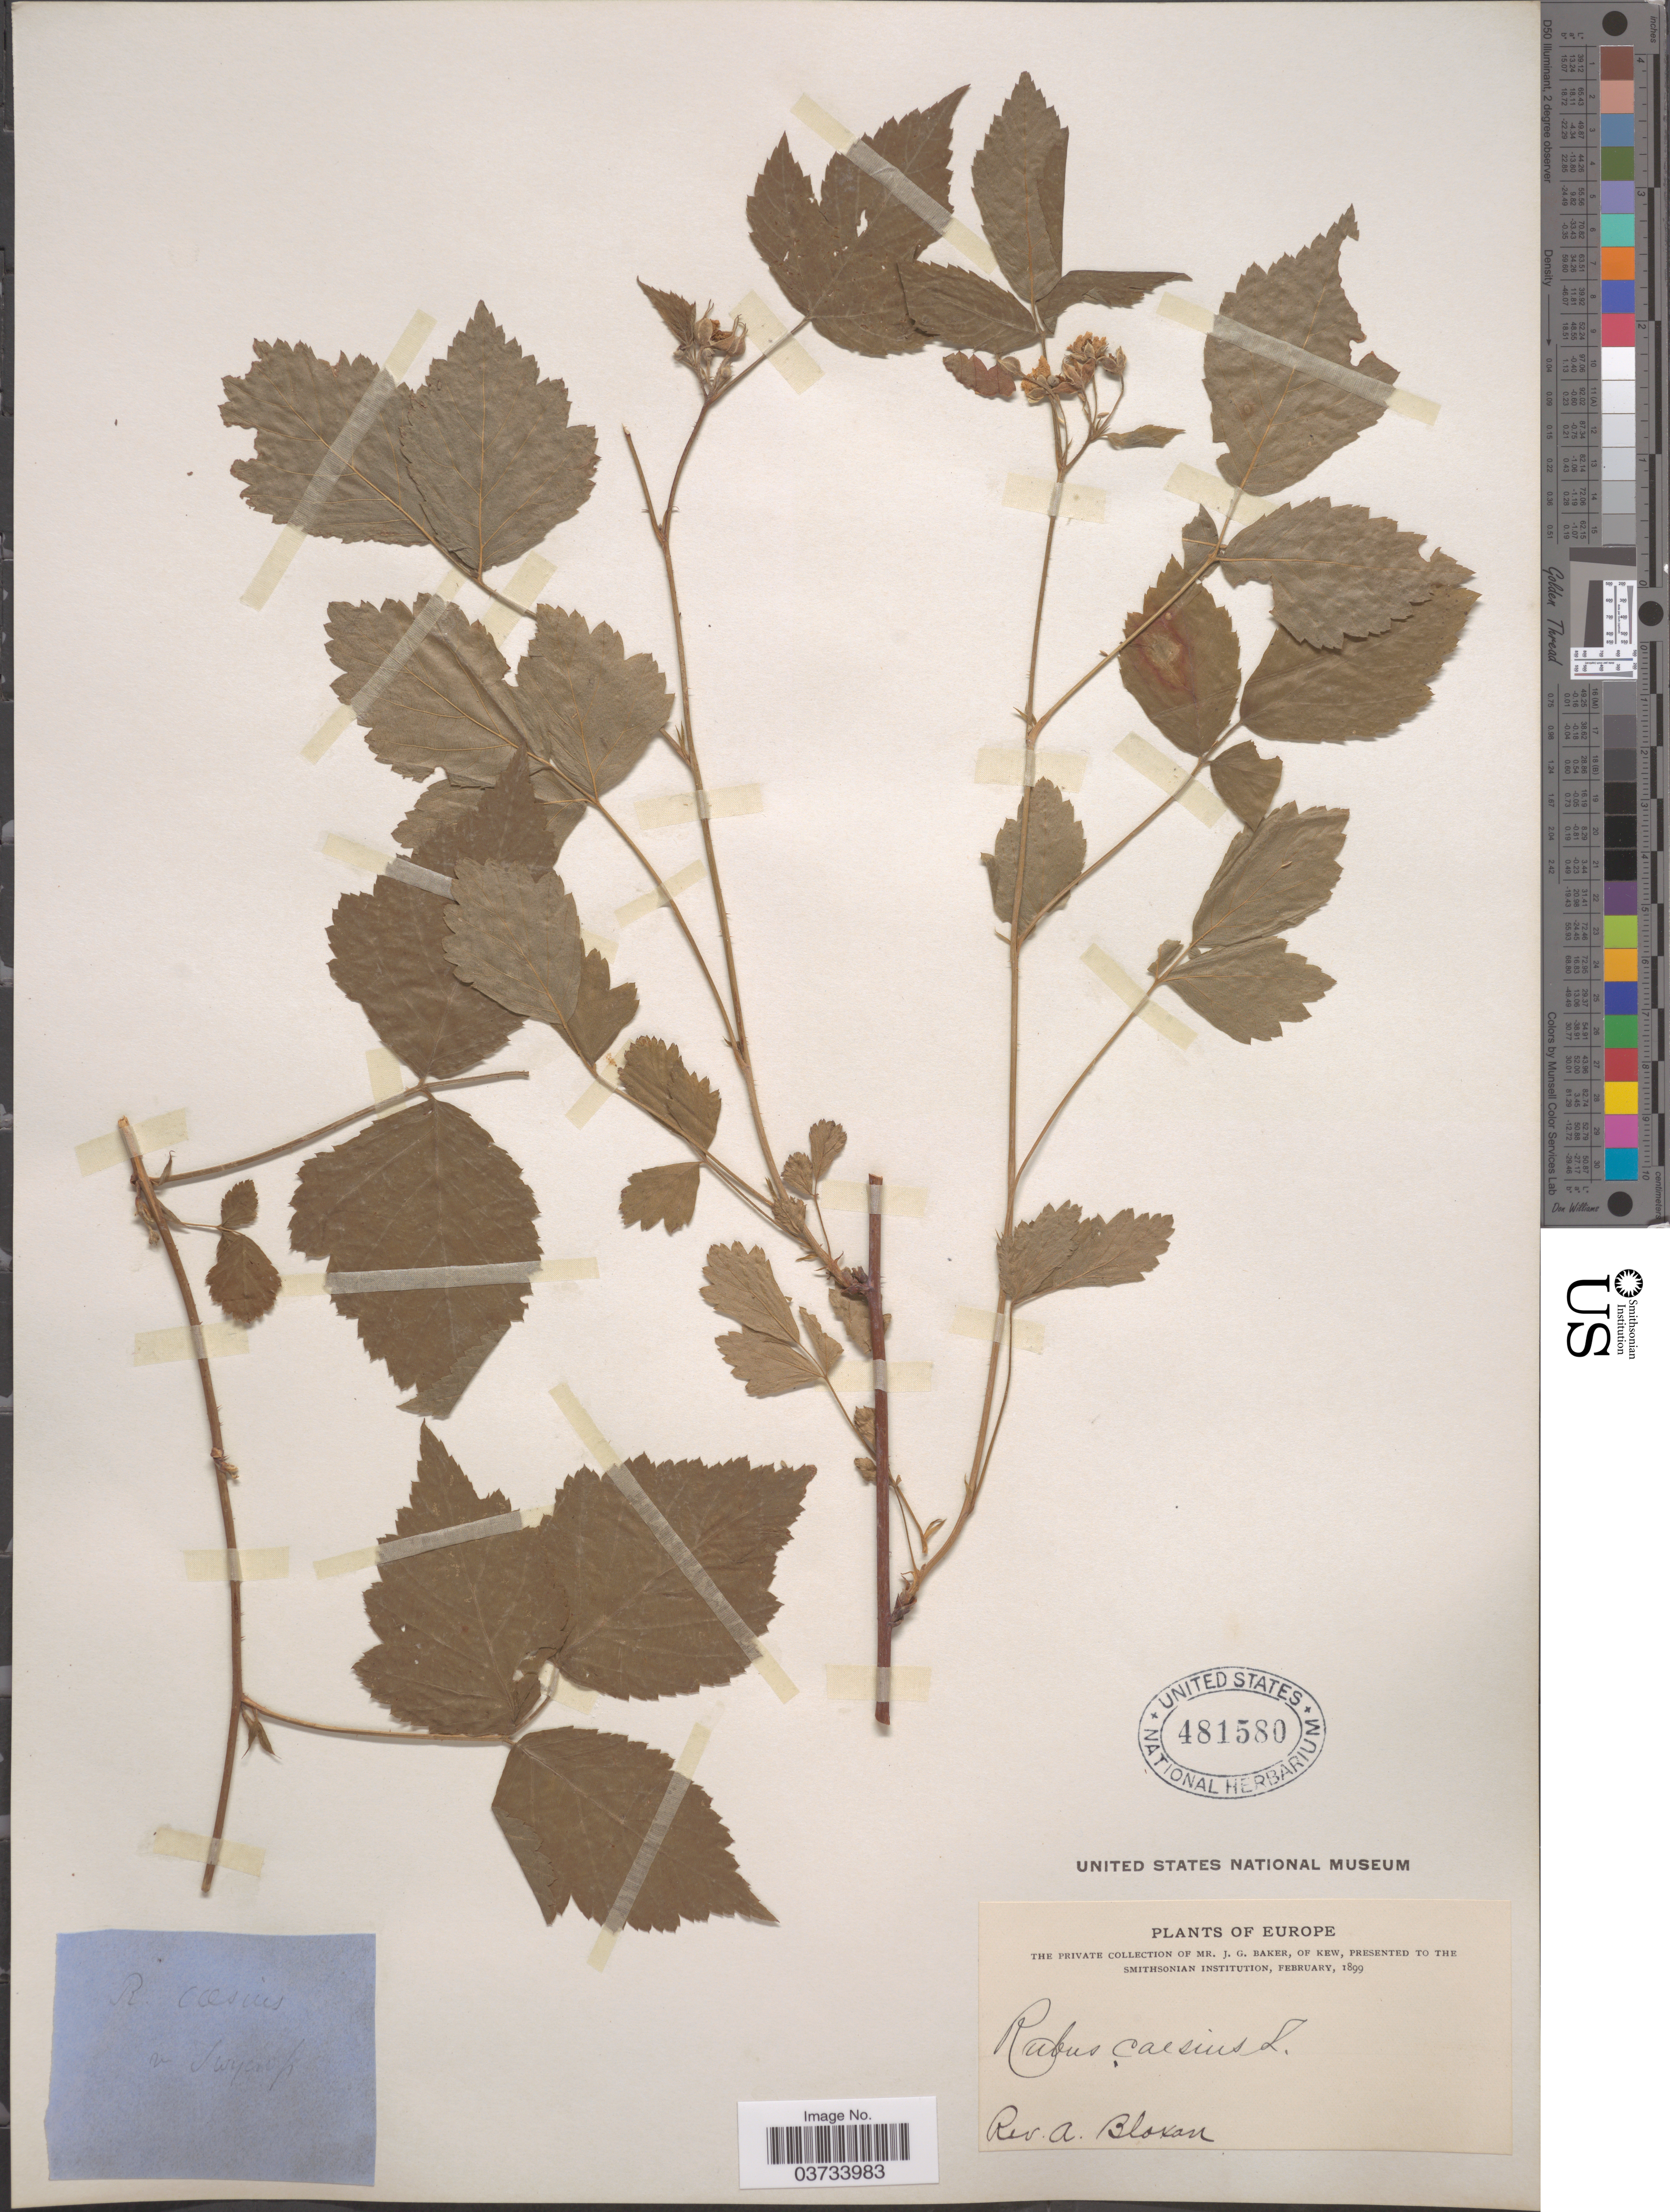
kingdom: Plantae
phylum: Tracheophyta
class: Magnoliopsida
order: Rosales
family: Rosaceae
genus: Rubus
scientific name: Rubus caesius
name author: L.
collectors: A. Bloxam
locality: Europe.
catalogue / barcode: US 481580